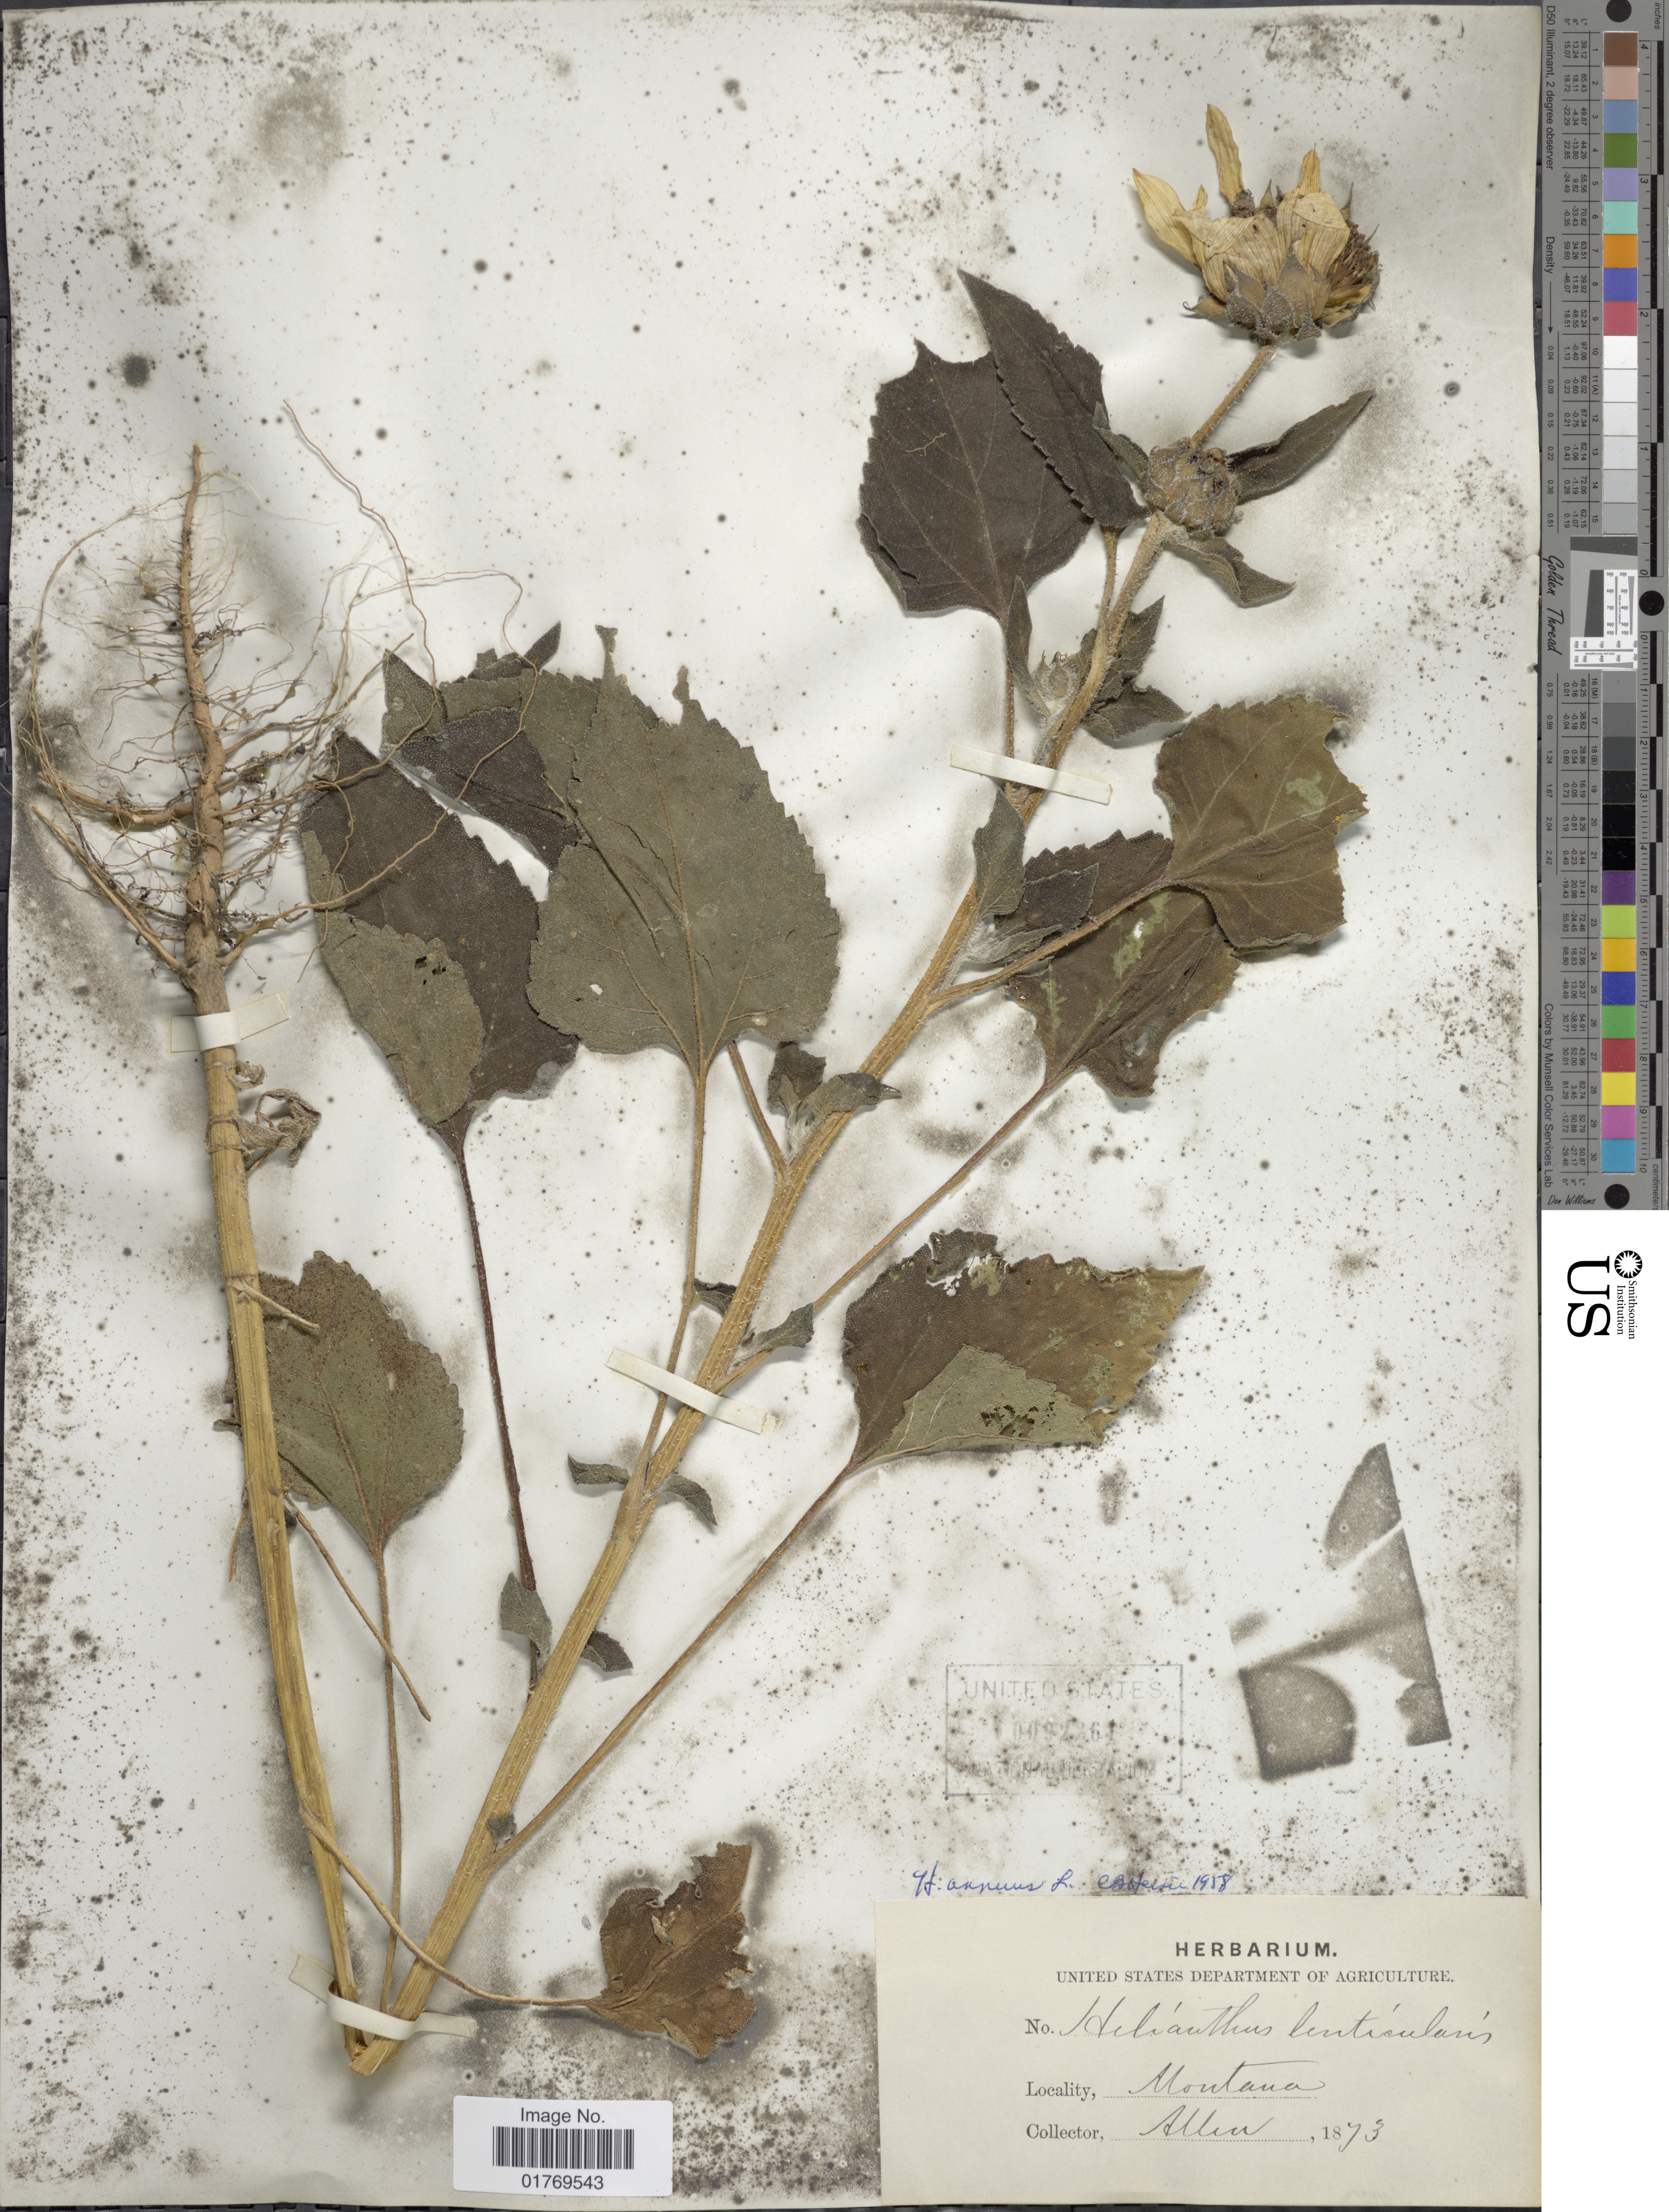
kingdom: Plantae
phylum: Tracheophyta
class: Magnoliopsida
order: Asterales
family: Asteraceae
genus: Helianthus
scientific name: Helianthus annuus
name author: L.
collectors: -- Allen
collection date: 1873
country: United States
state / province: Montana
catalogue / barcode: US 92261